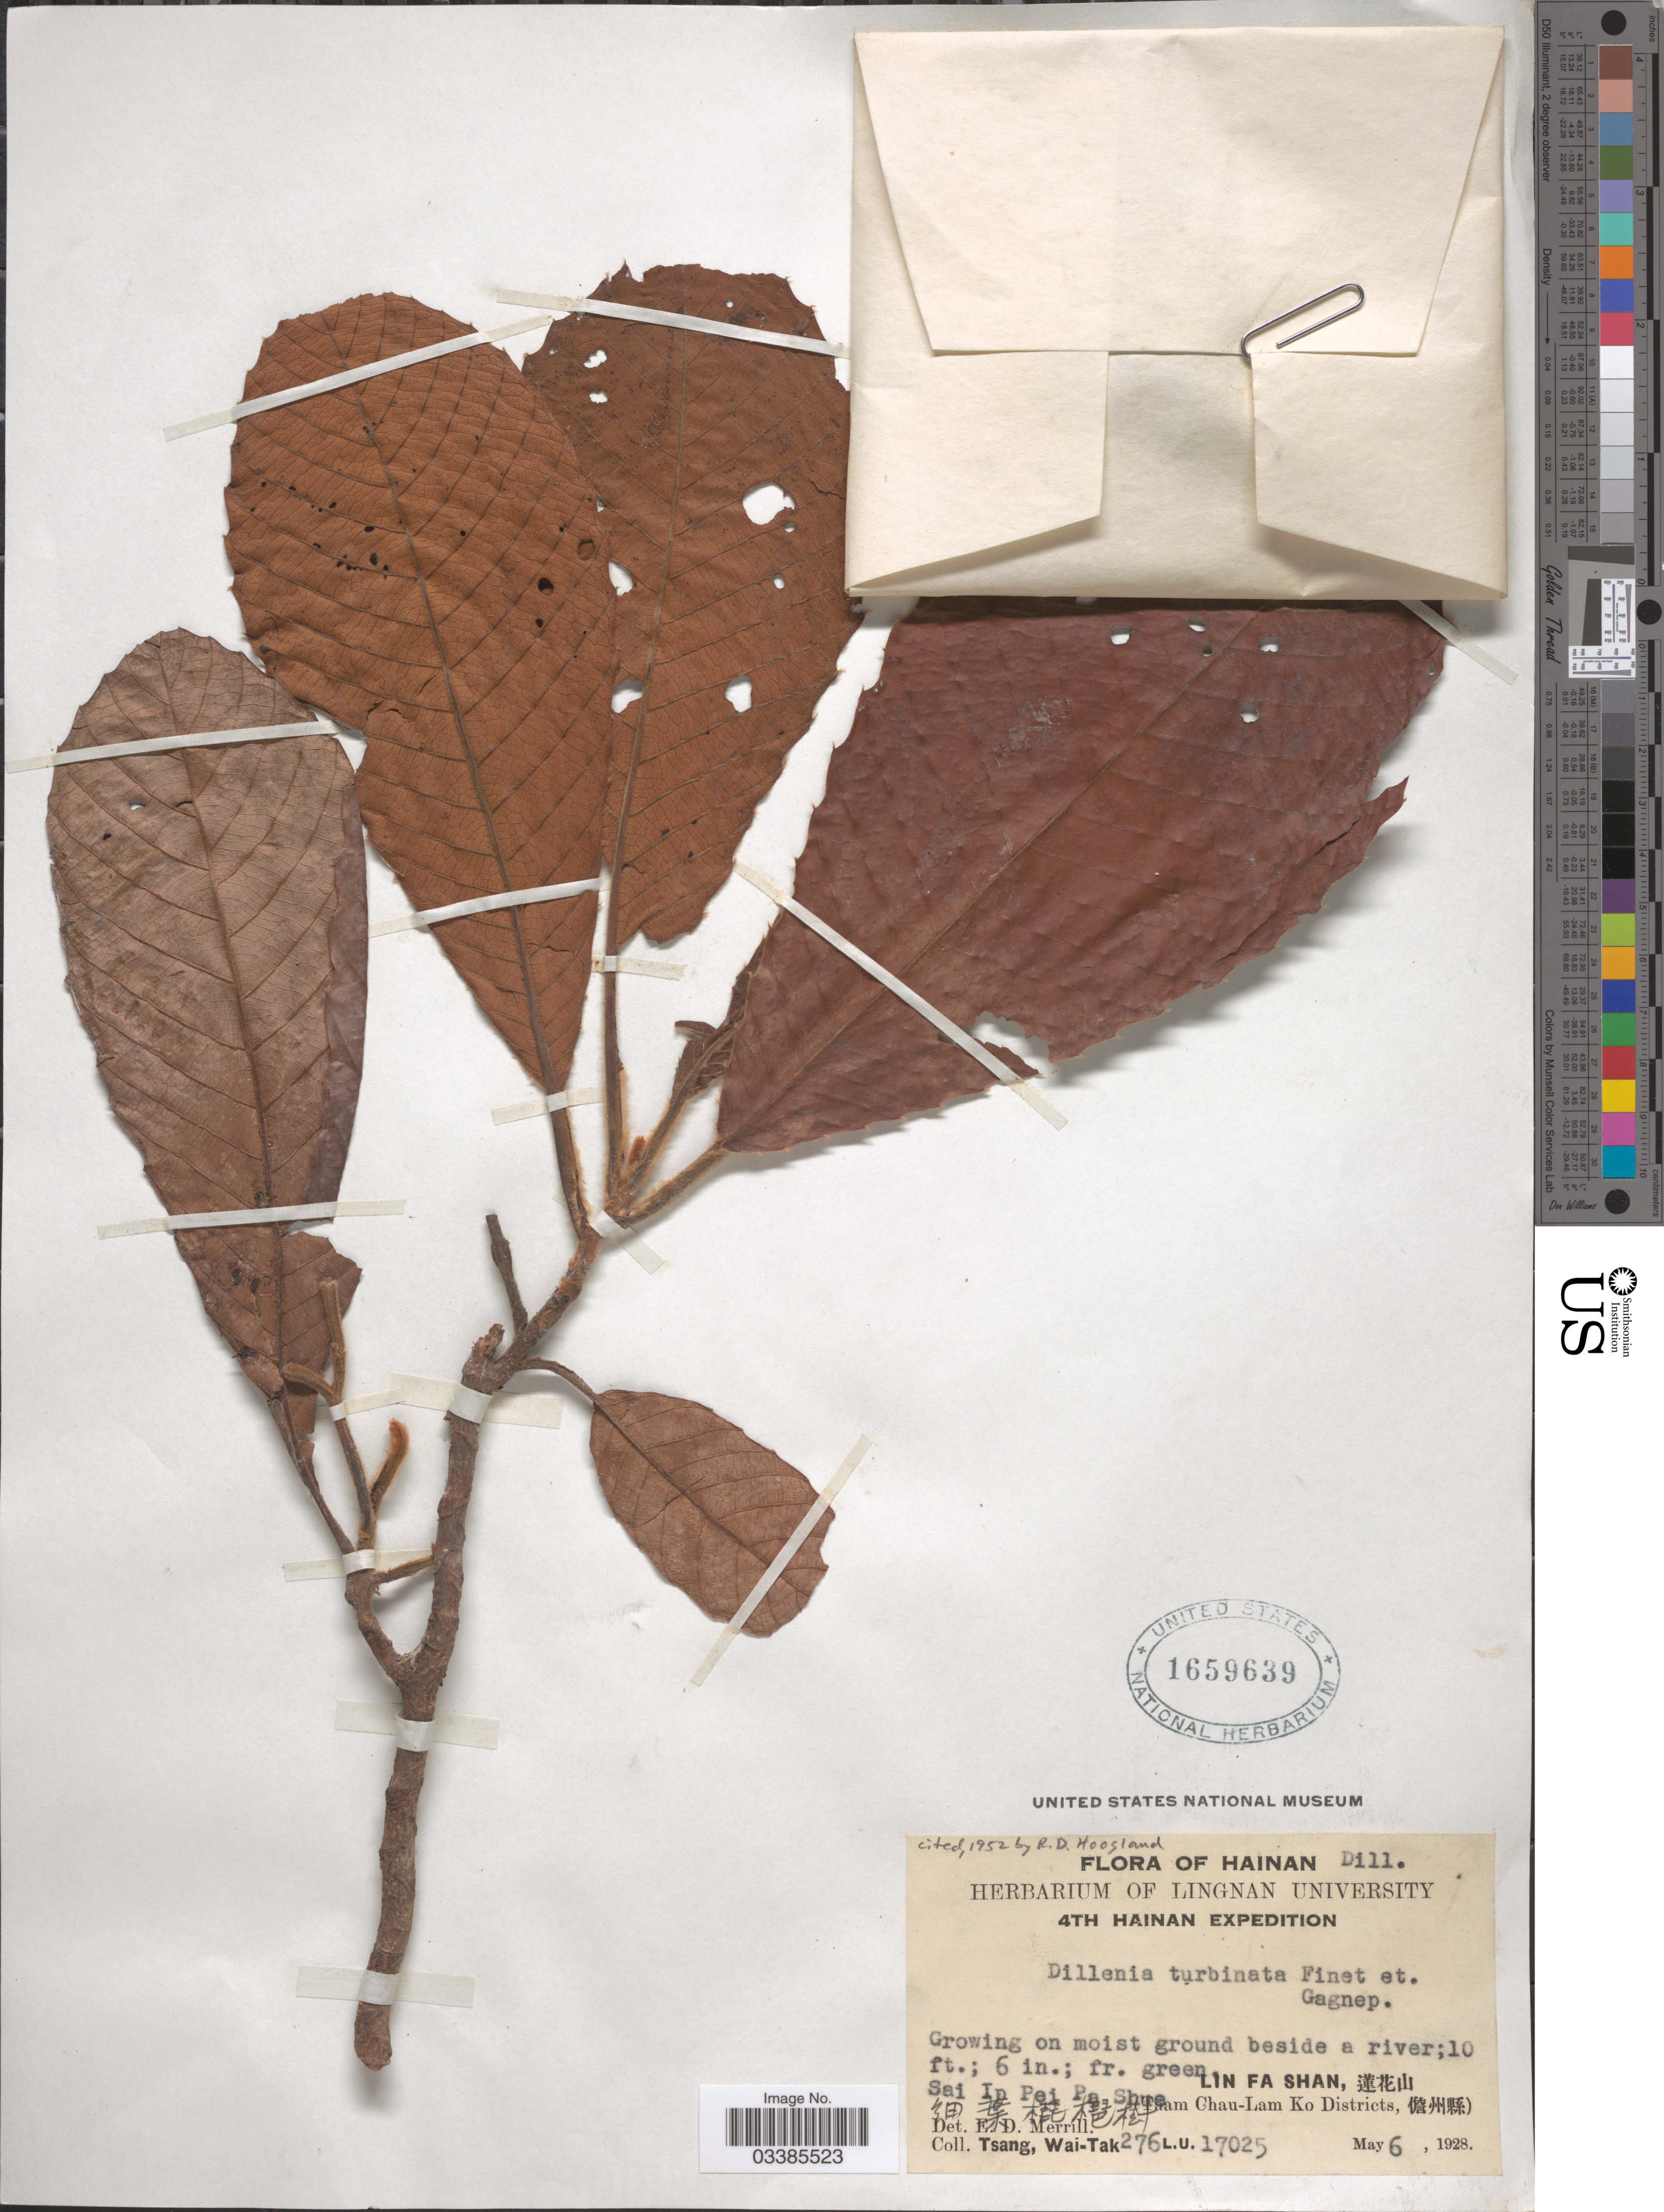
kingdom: Plantae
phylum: Tracheophyta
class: Magnoliopsida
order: Dilleniales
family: Dilleniaceae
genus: Dillenia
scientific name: Dillenia turbinata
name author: Finet & Gagnep.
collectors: W. T. Tsang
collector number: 276L.U.17025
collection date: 1928-05-06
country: China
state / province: Hainan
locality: On moist ground beside a river. Lin Fa Shan, X. Sai In Pei Pa Shue X. Laam Chau-Lam Ko Districts, X).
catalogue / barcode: US 1659639